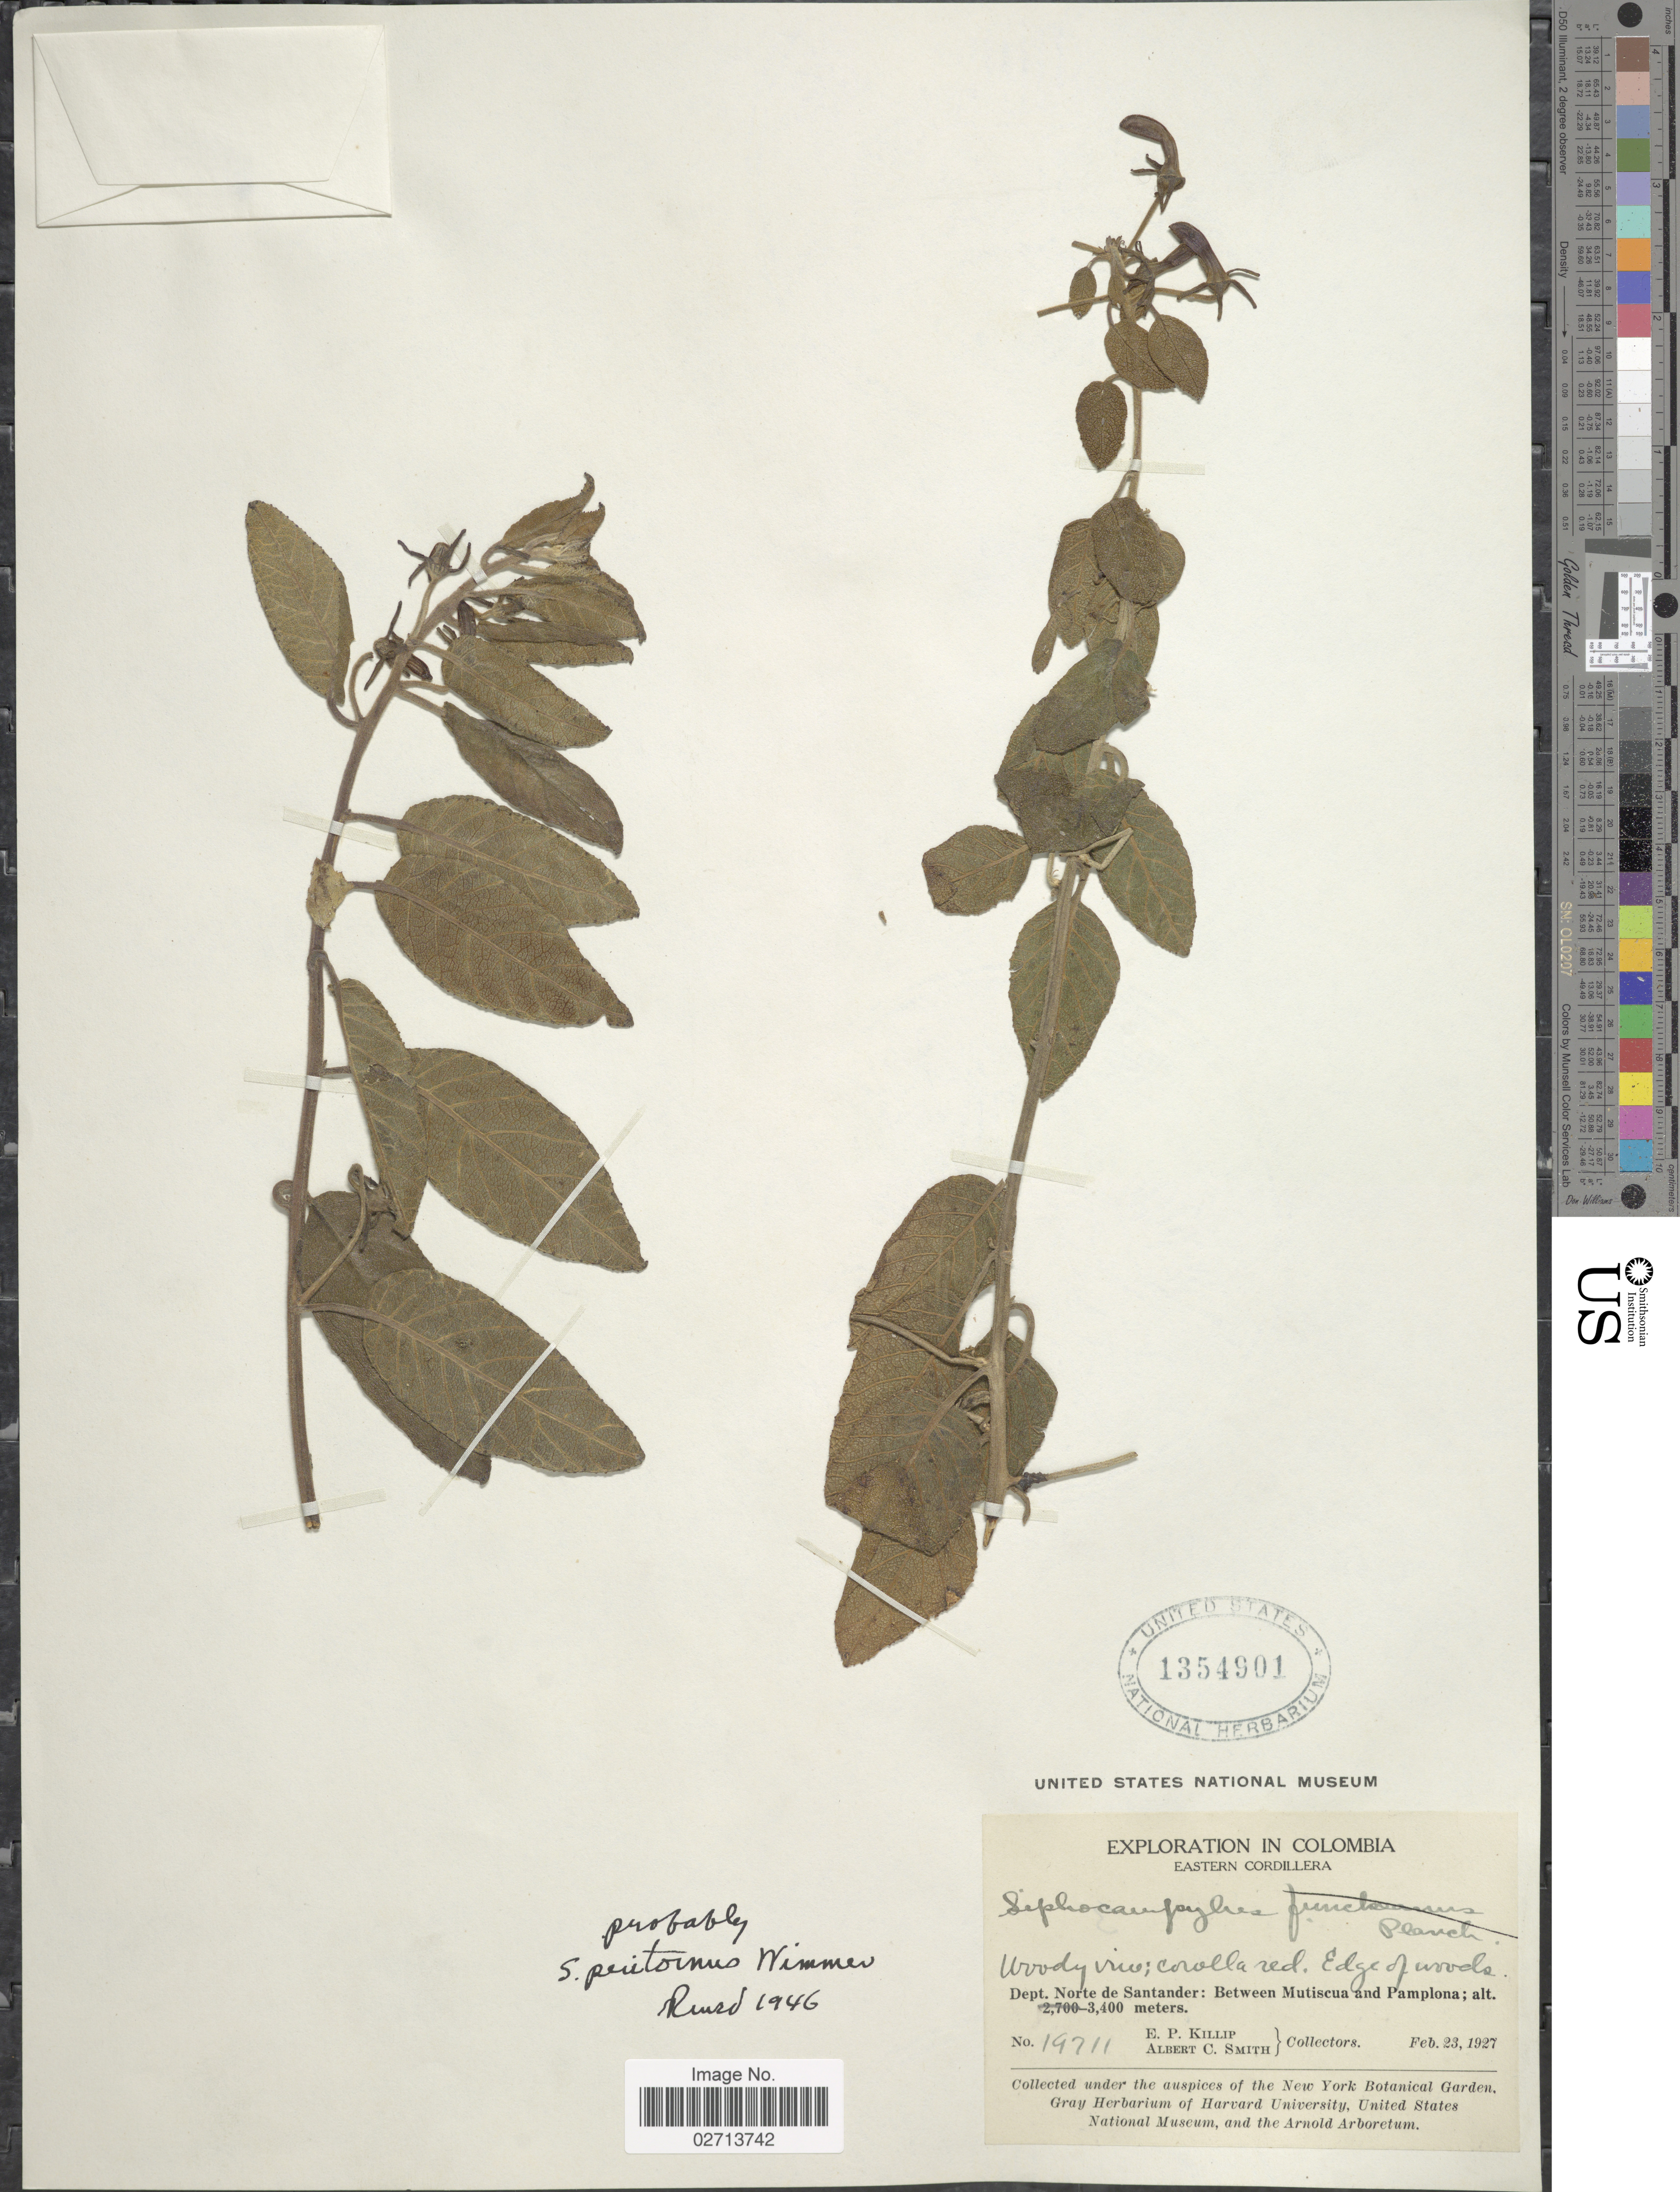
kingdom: Plantae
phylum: Tracheophyta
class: Magnoliopsida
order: Asterales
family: Campanulaceae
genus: Siphocampylus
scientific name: Siphocampylus ellipticus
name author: (Willd. ex Schult.) Vatke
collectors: E. P. Killip & A. C. Smith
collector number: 19711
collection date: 1927-02-23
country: Colombia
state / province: Norte de Santander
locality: Eastern Cordillera, Edge of woods, Between Mutiscua and Pamplona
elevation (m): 3400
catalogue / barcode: US 1354901